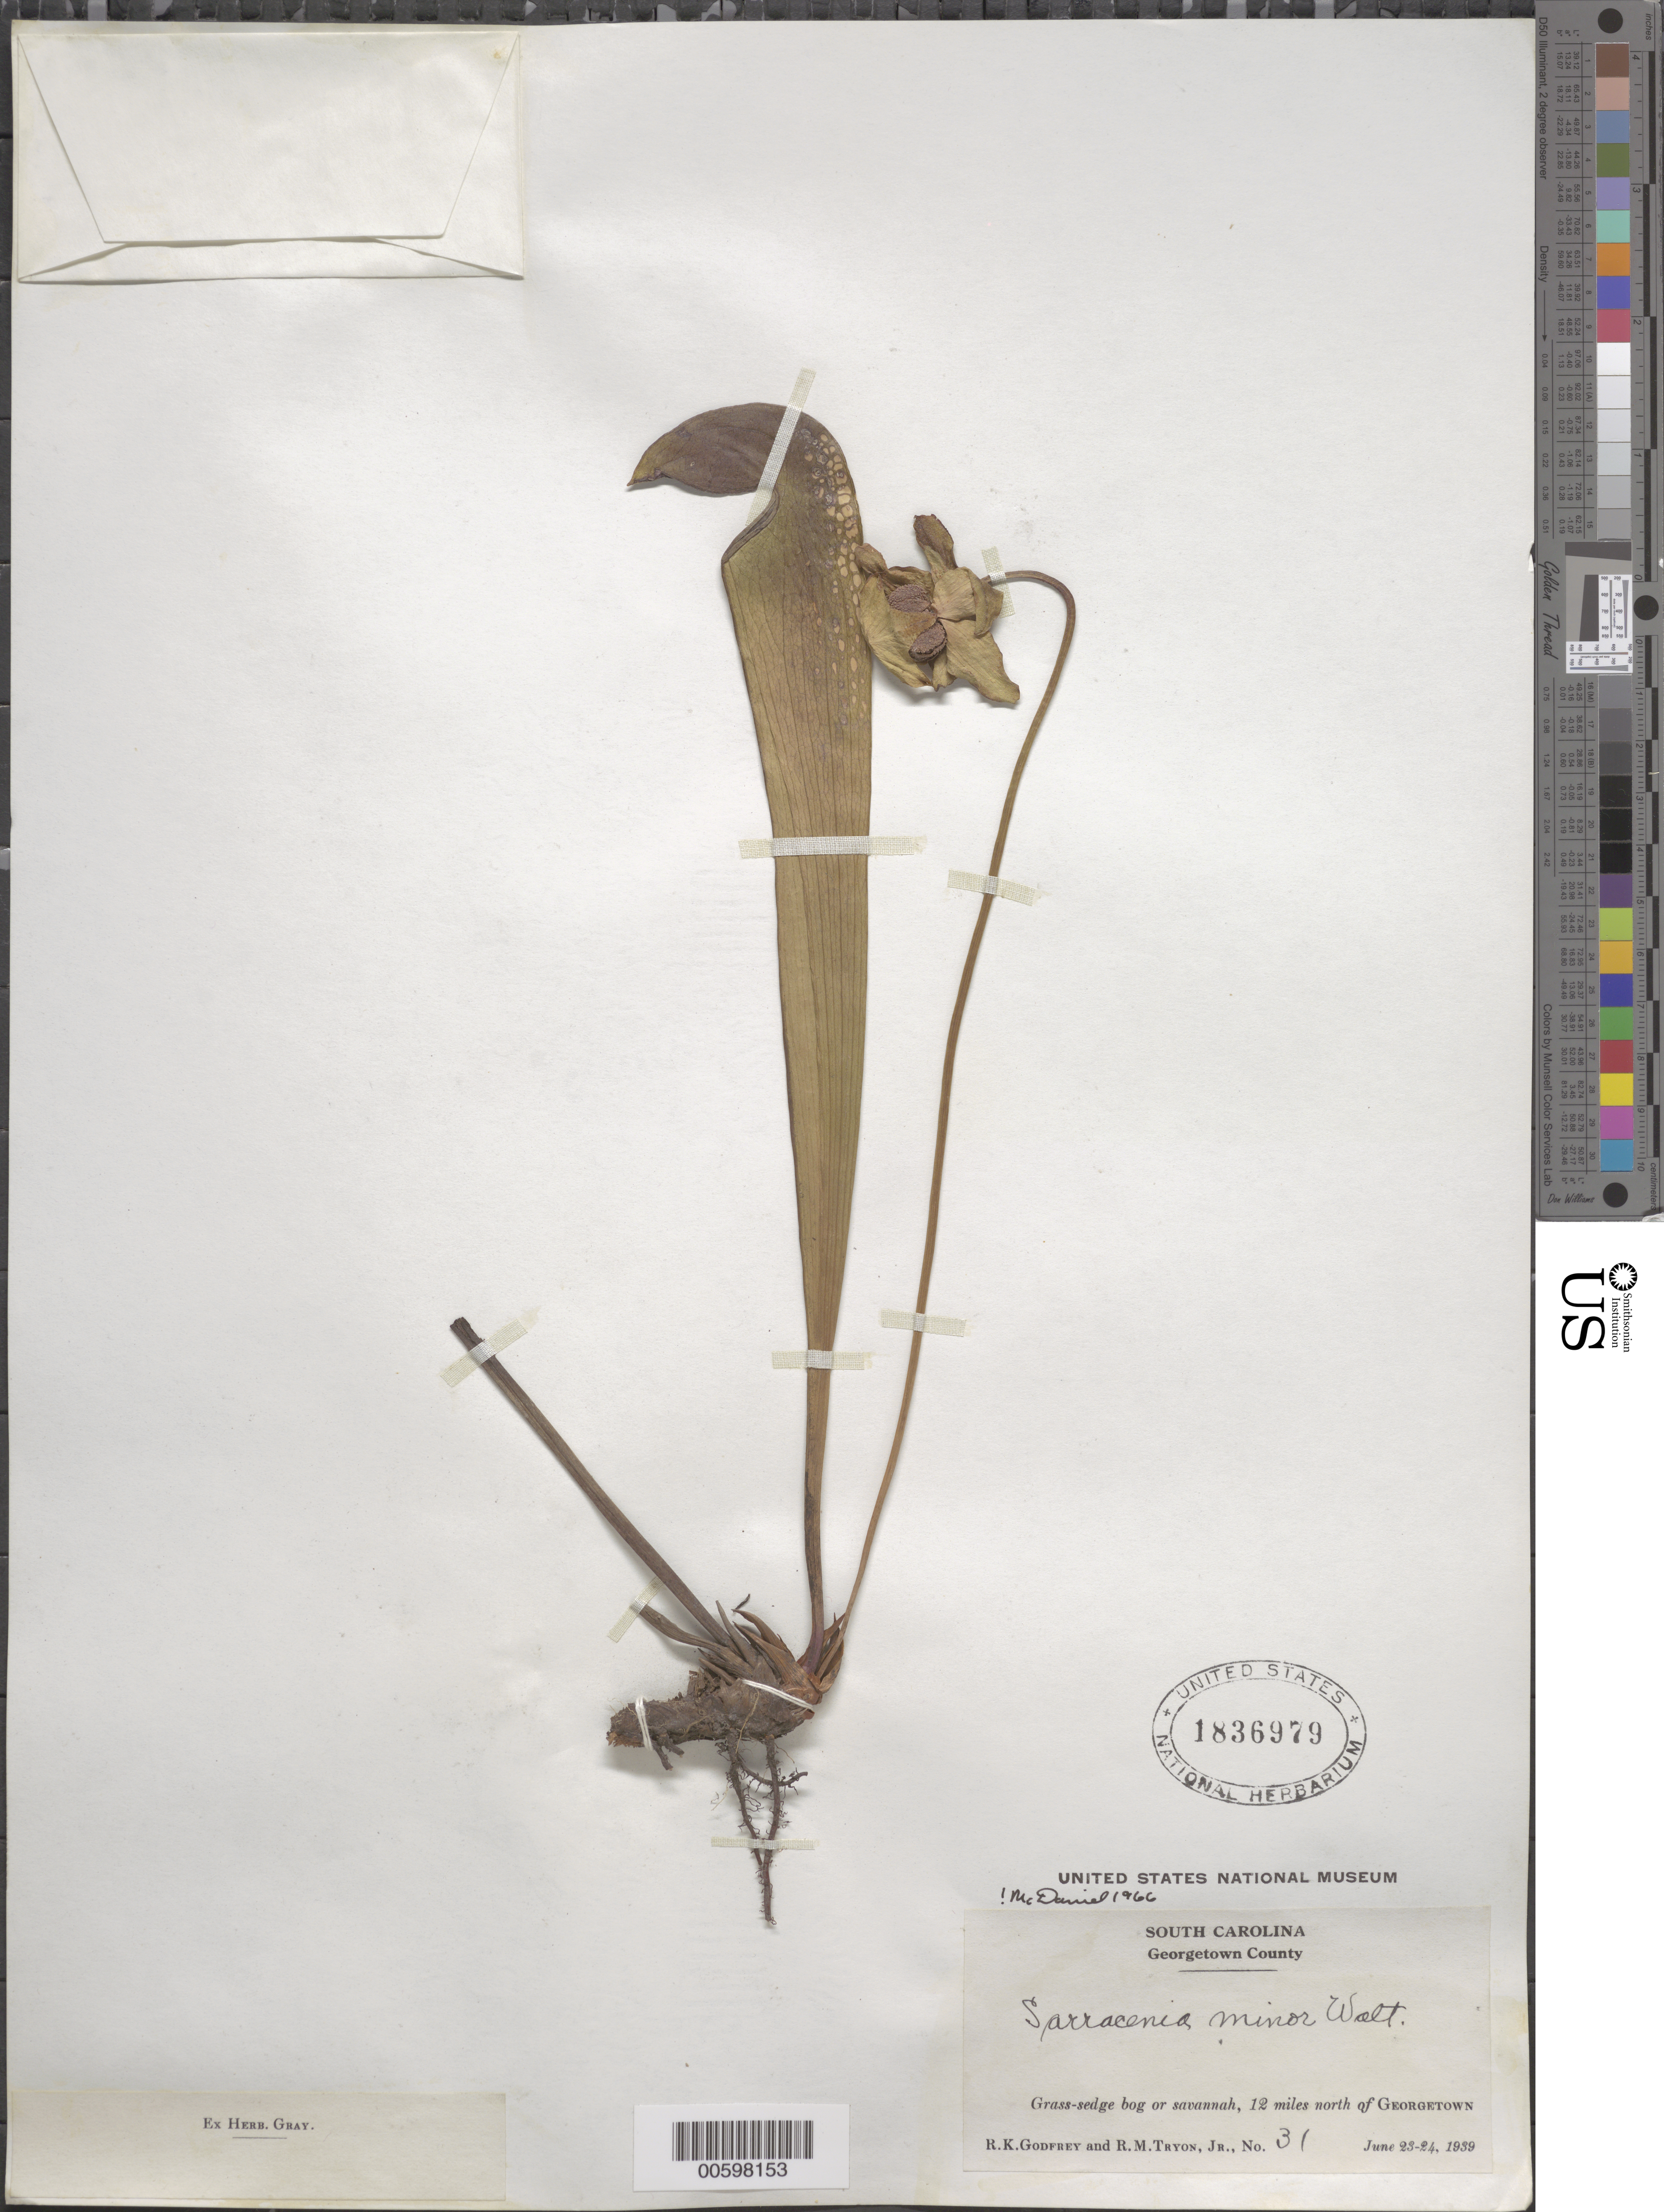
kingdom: Plantae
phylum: Tracheophyta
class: Magnoliopsida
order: Ericales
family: Sarraceniaceae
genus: Sarracenia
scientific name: Sarracenia minor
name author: Walter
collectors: R. K. Godfrey & R. M. Tryon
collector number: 31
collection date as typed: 23 Jun 1939 to 24 Jun 1939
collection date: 1939-06-23/1939-06-24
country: United States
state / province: South Carolina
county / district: Georgetown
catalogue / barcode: US 1836979